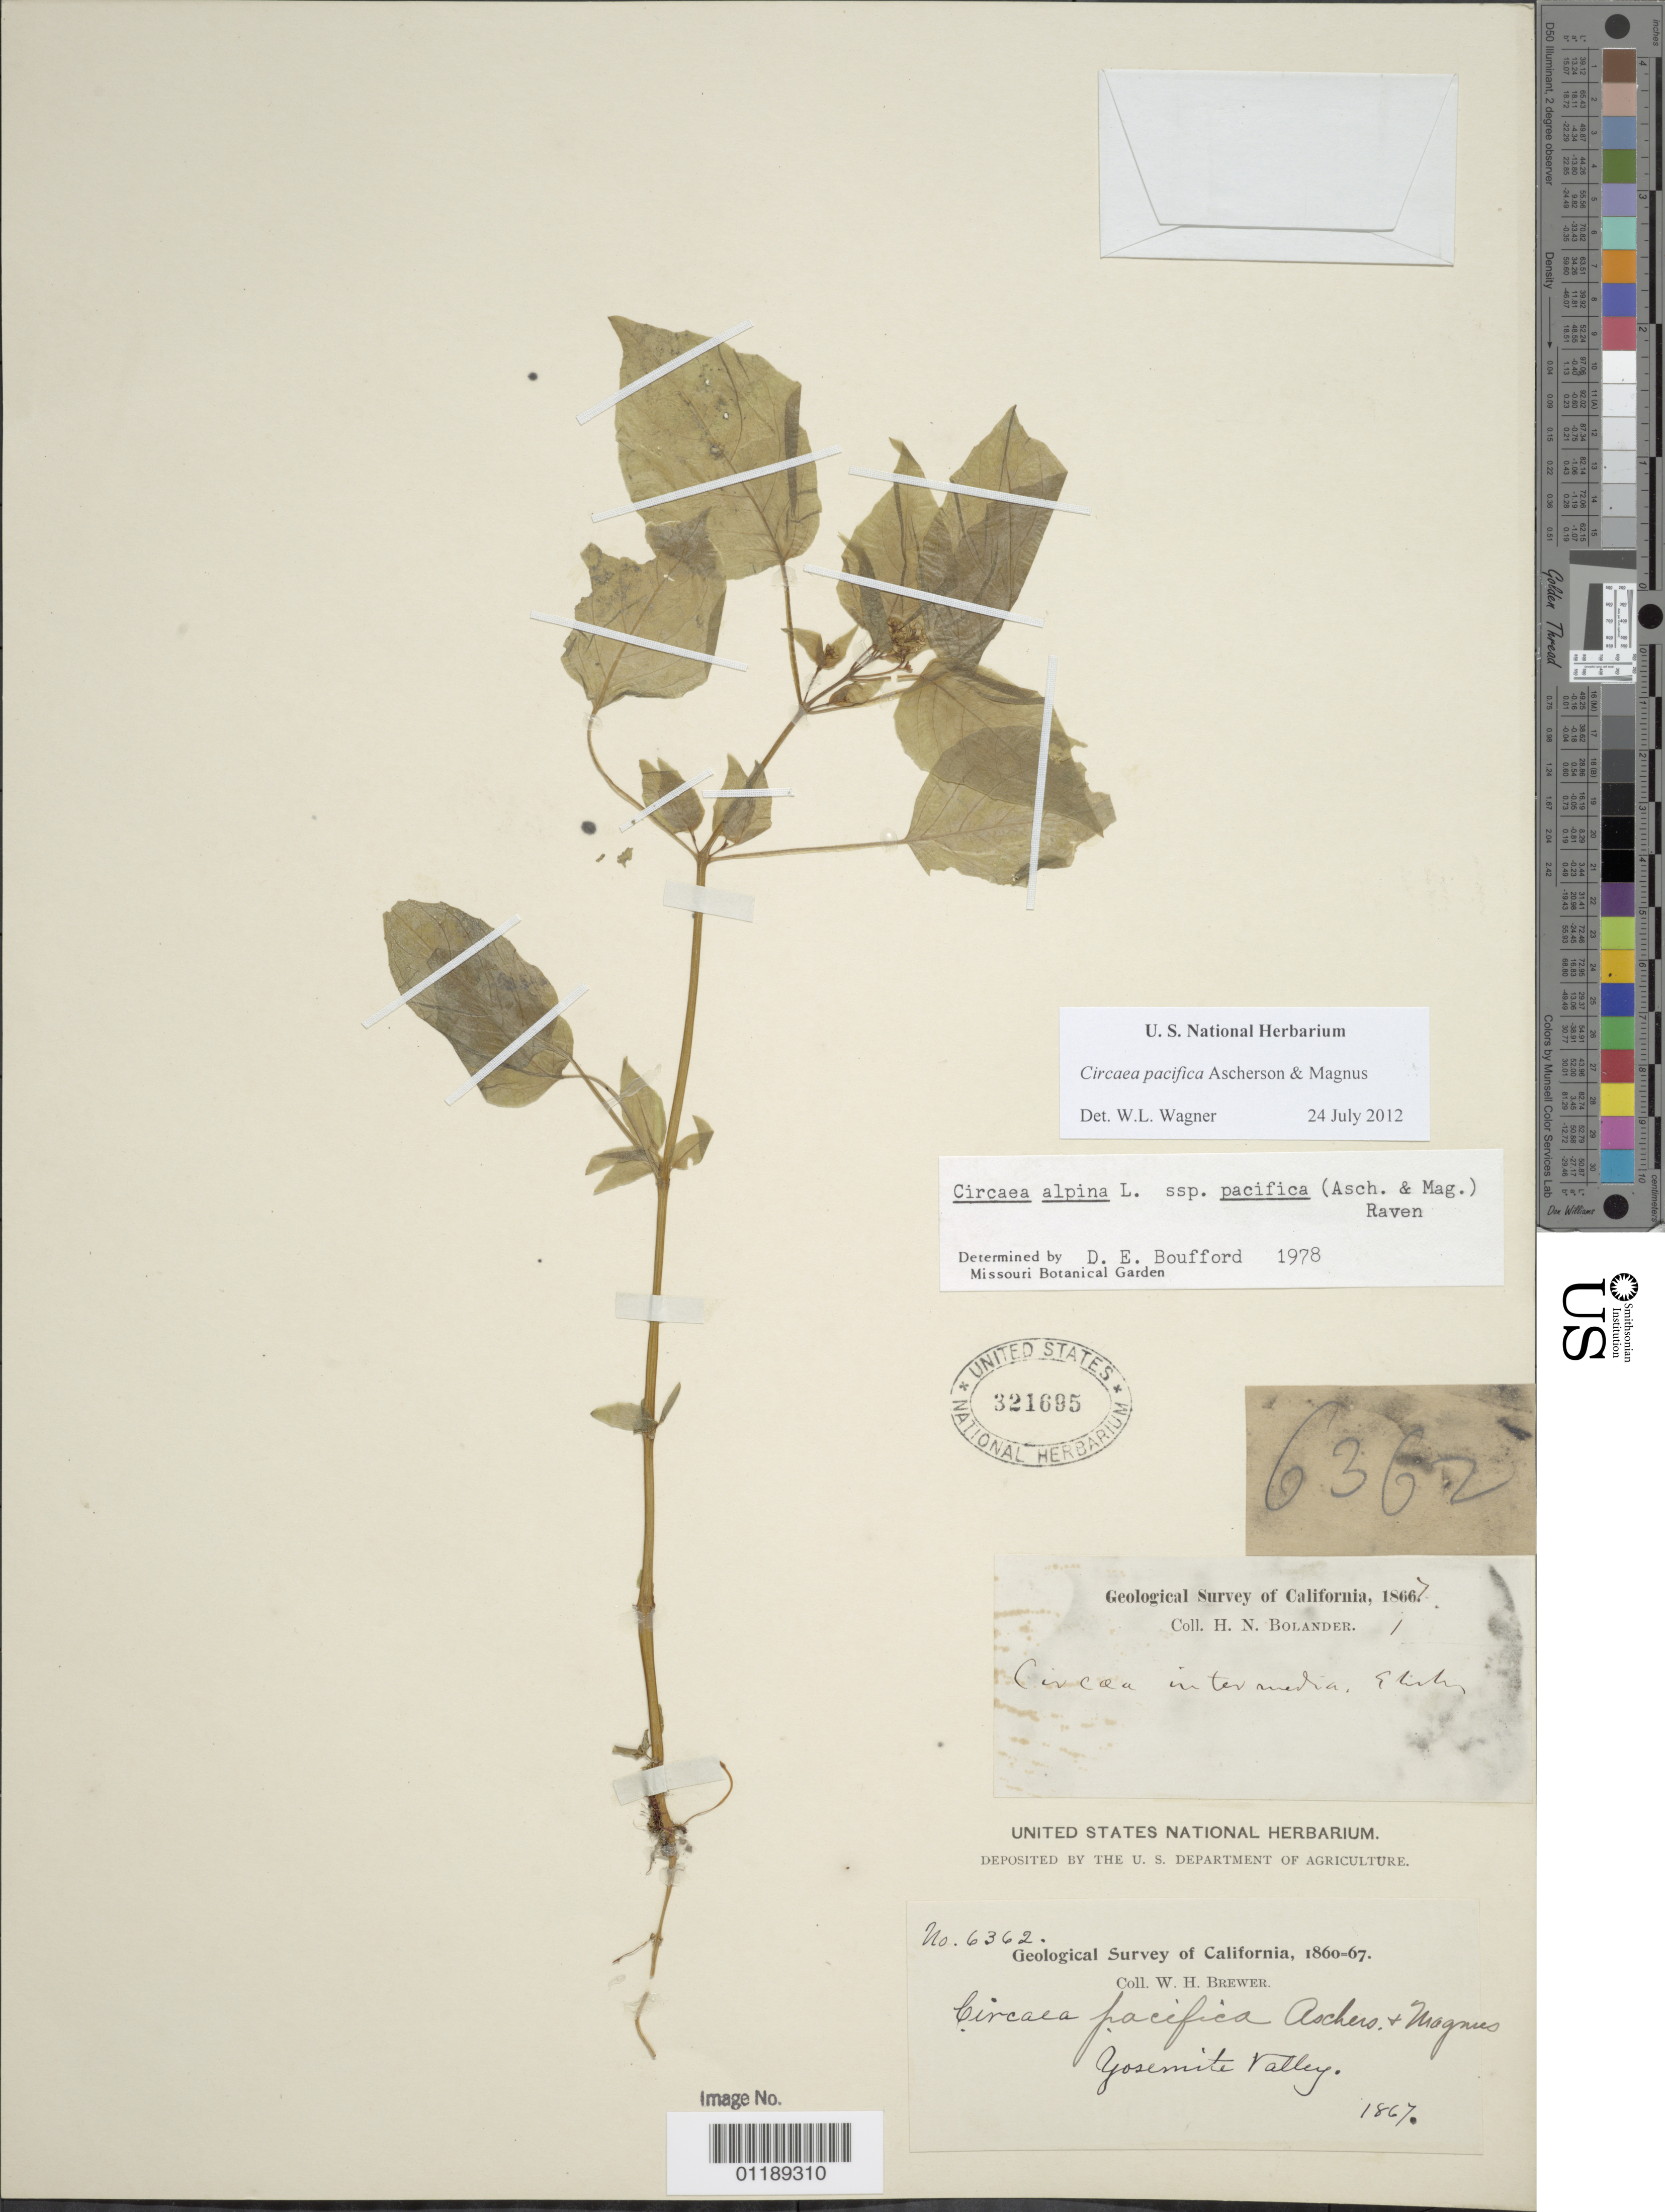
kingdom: Plantae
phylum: Tracheophyta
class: Magnoliopsida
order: Myrtales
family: Onagraceae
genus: Circaea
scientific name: Circaea pacifica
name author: Asch. & Magnus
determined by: Wagner, W. L., (BOT), Smithsonian Institution - National Museum of Natural History (UNITED STATES)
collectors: W. H. Brewer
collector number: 6362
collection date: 1867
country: United States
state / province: California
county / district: Mariposa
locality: Yosemite Valley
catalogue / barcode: US 321695